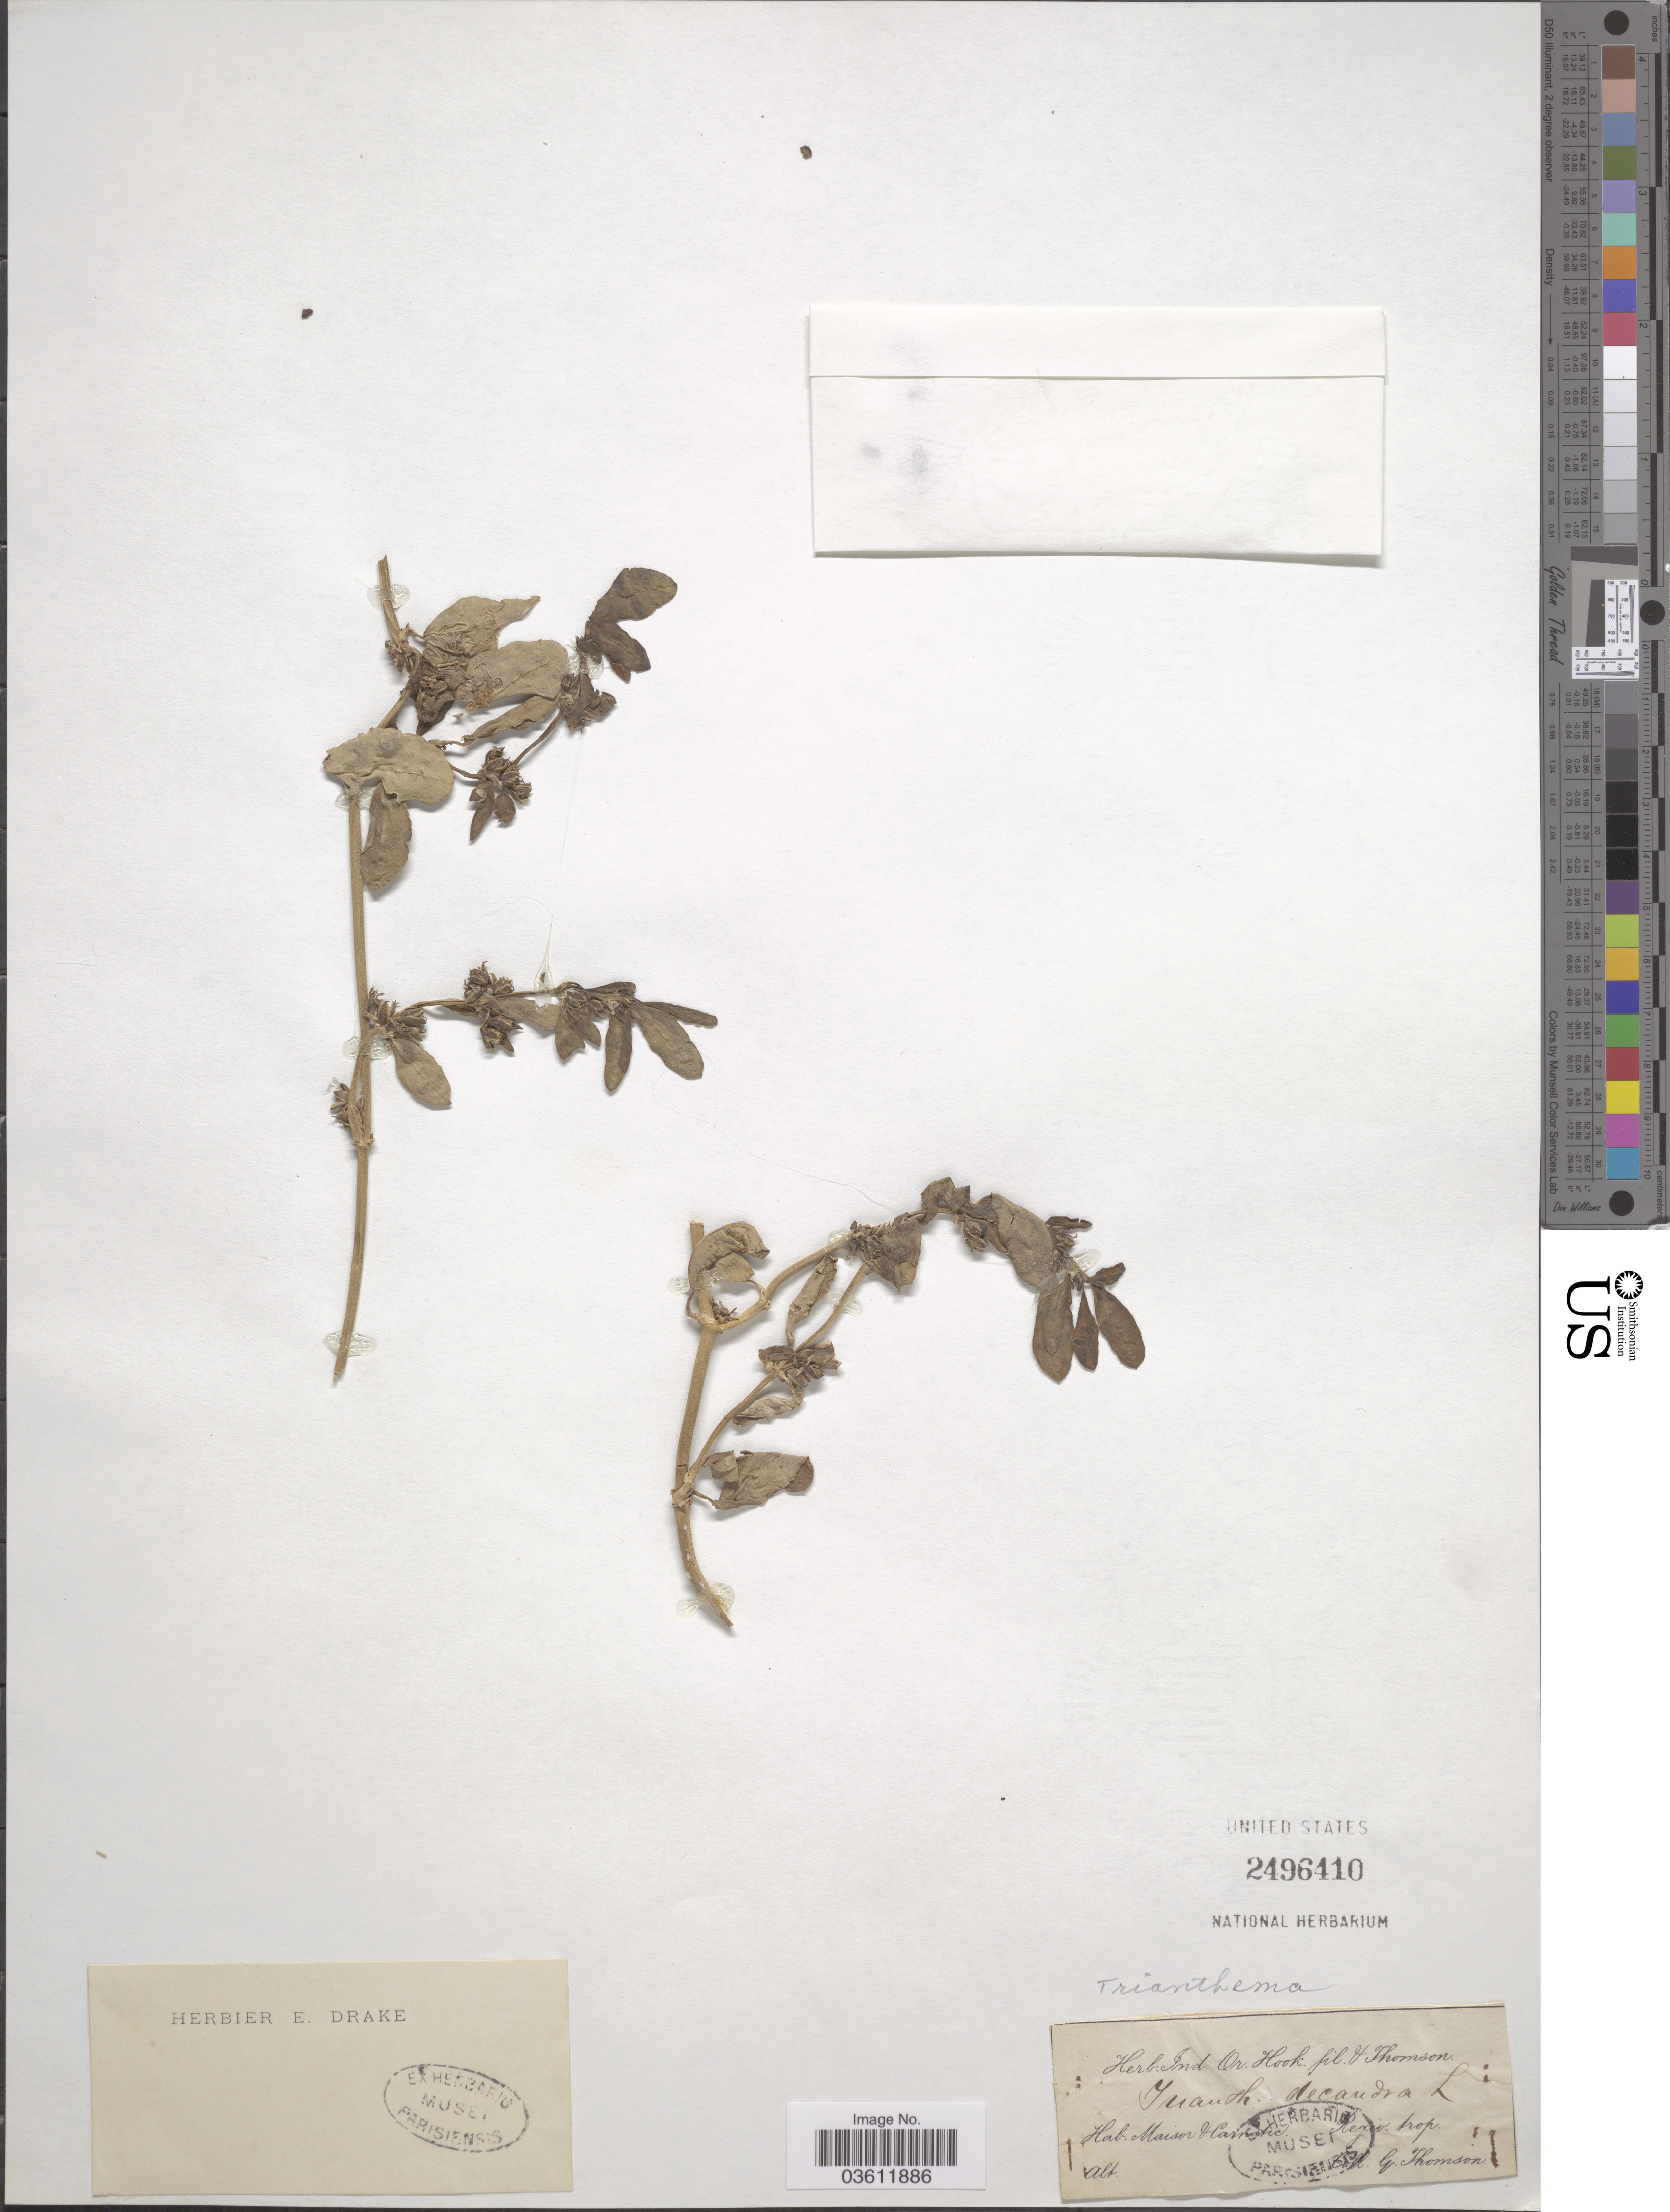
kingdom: Plantae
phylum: Tracheophyta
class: Magnoliopsida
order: Caryophyllales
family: Aizoaceae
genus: Trianthema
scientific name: Trianthema decandrum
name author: L.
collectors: G. Thomson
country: India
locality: Maisor & Carnatic. Regio trop.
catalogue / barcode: US 2496410